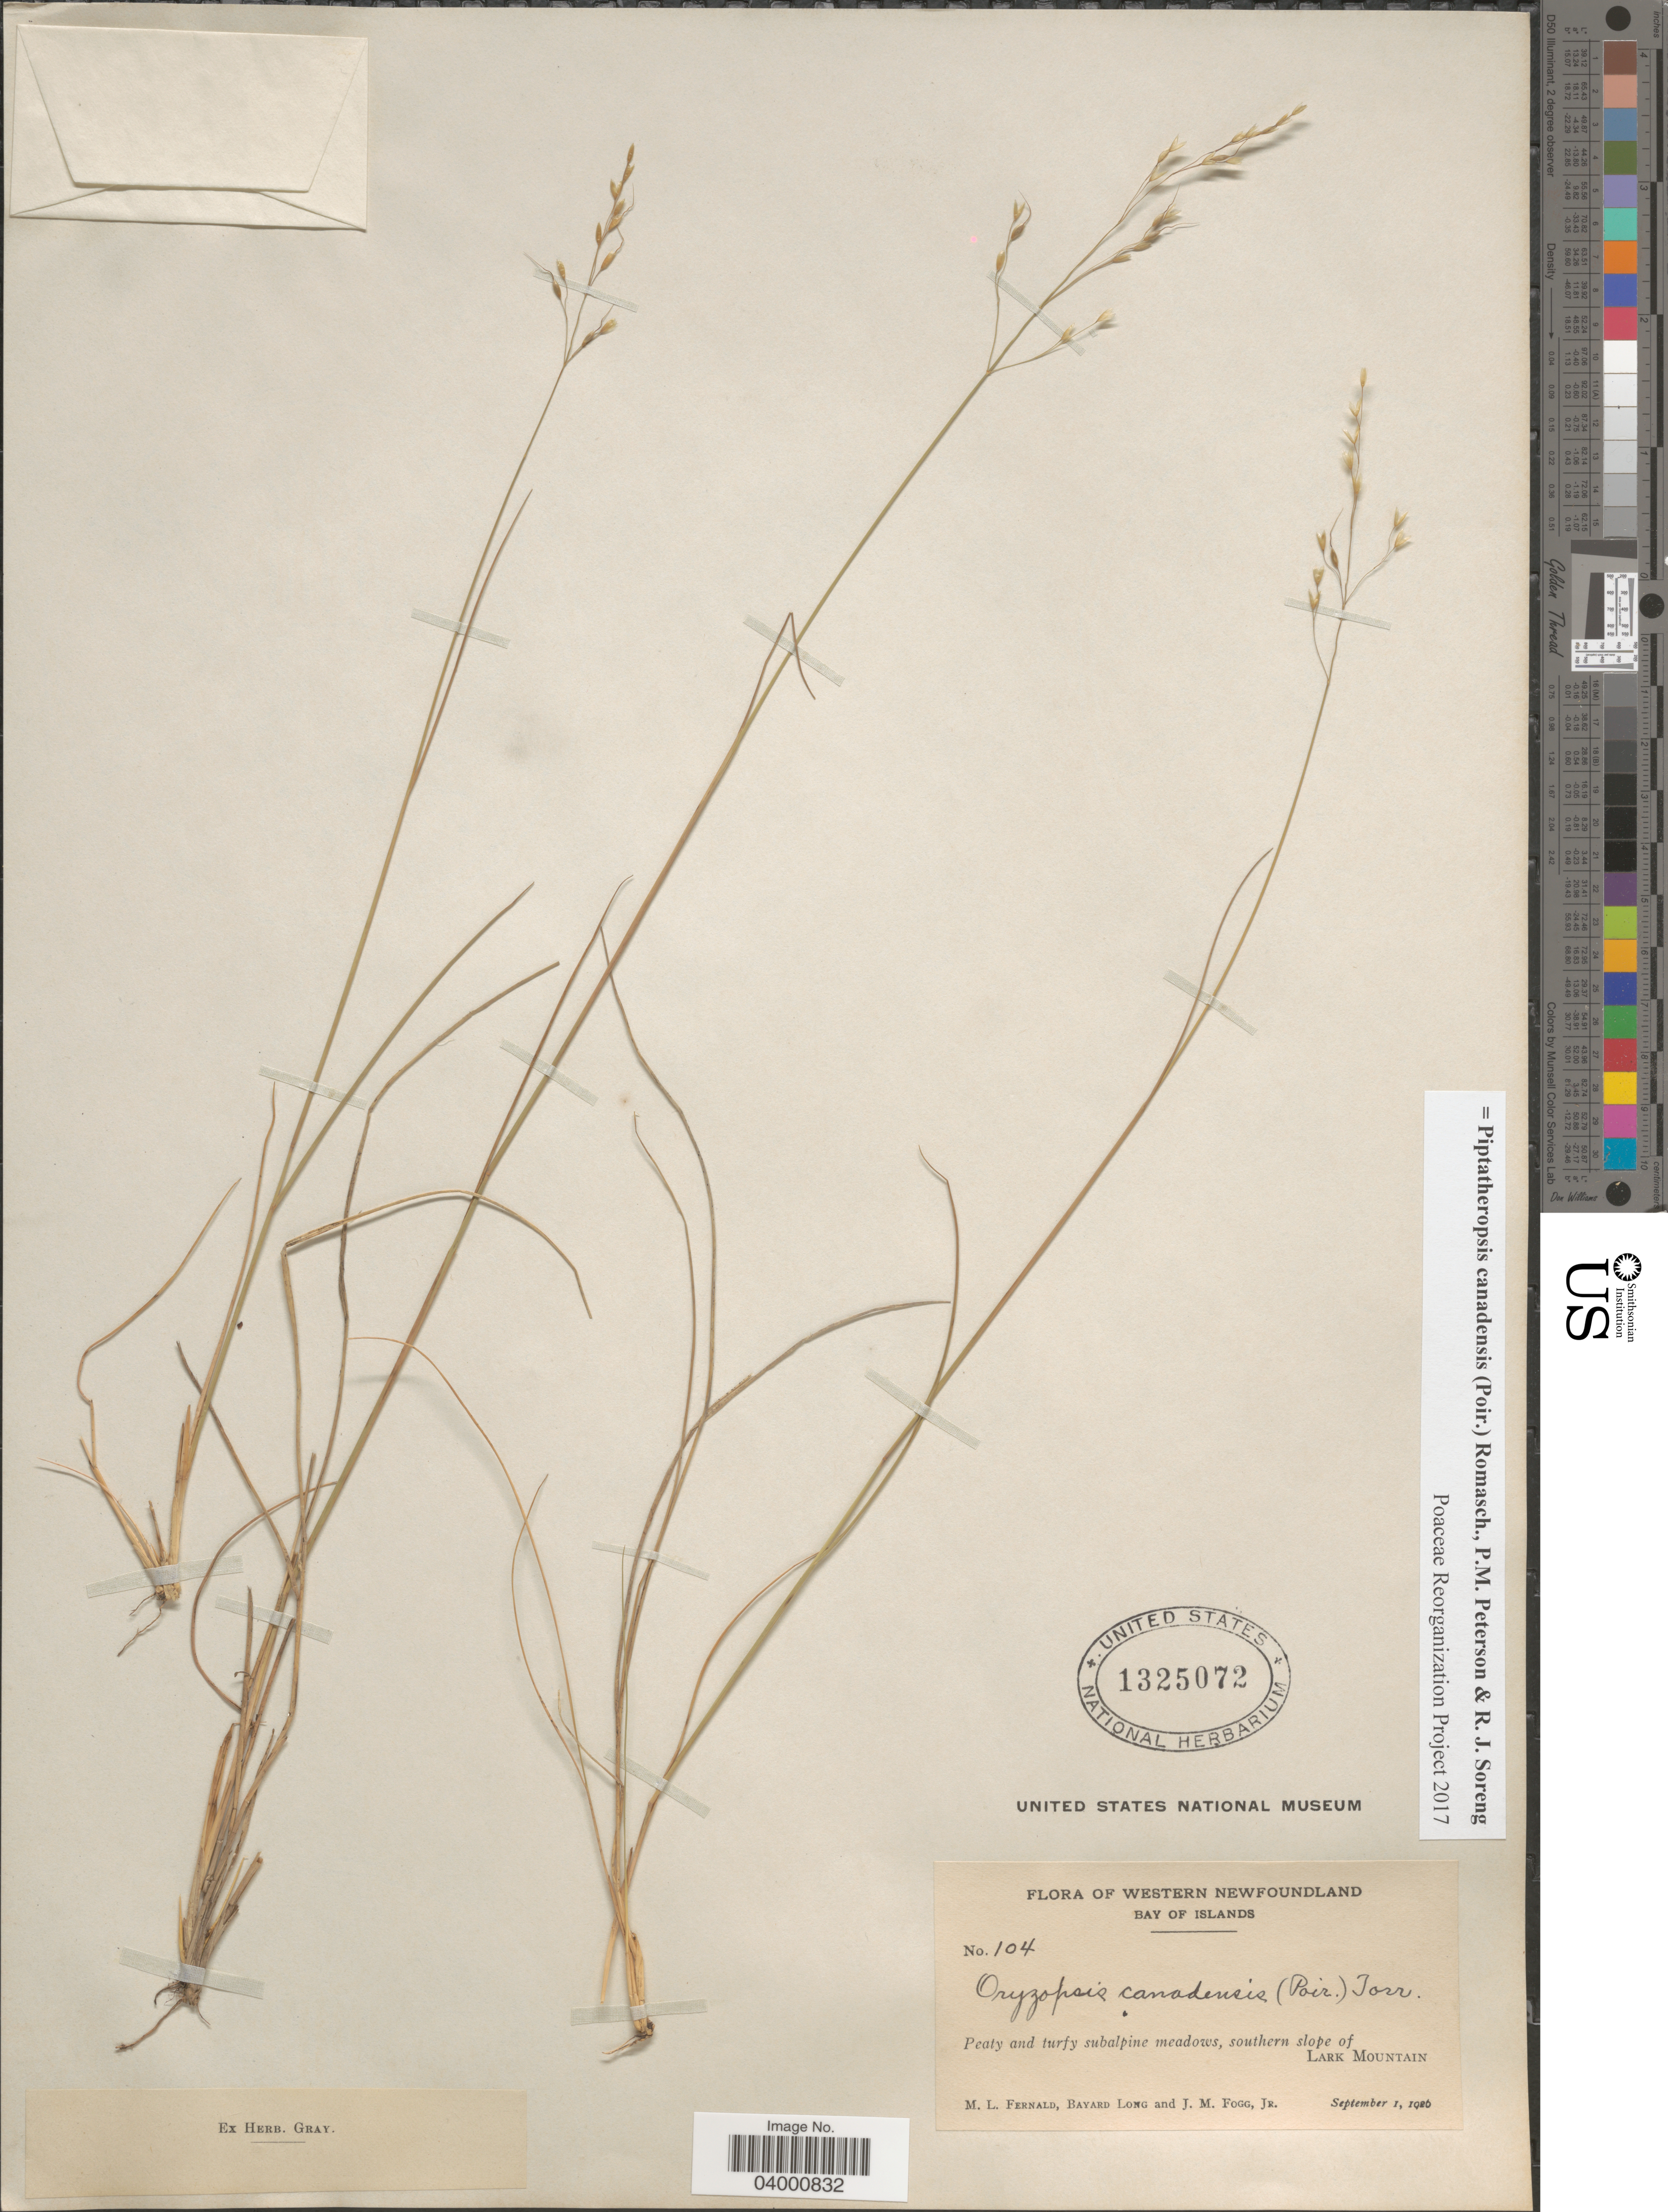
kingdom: Plantae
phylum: Tracheophyta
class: Liliopsida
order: Poales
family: Poaceae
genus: Piptatheropsis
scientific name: Piptatheropsis canadensis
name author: (Poir.) Romasch. et al.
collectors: M. L. Fernald, B. Long & J. Fogg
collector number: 104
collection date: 1926-09-01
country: Canada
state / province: Newfoundland and Labrador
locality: Western Newfoundland. Bay of Islands. Southern slope of Lark Mountain.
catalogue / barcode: US 1325072